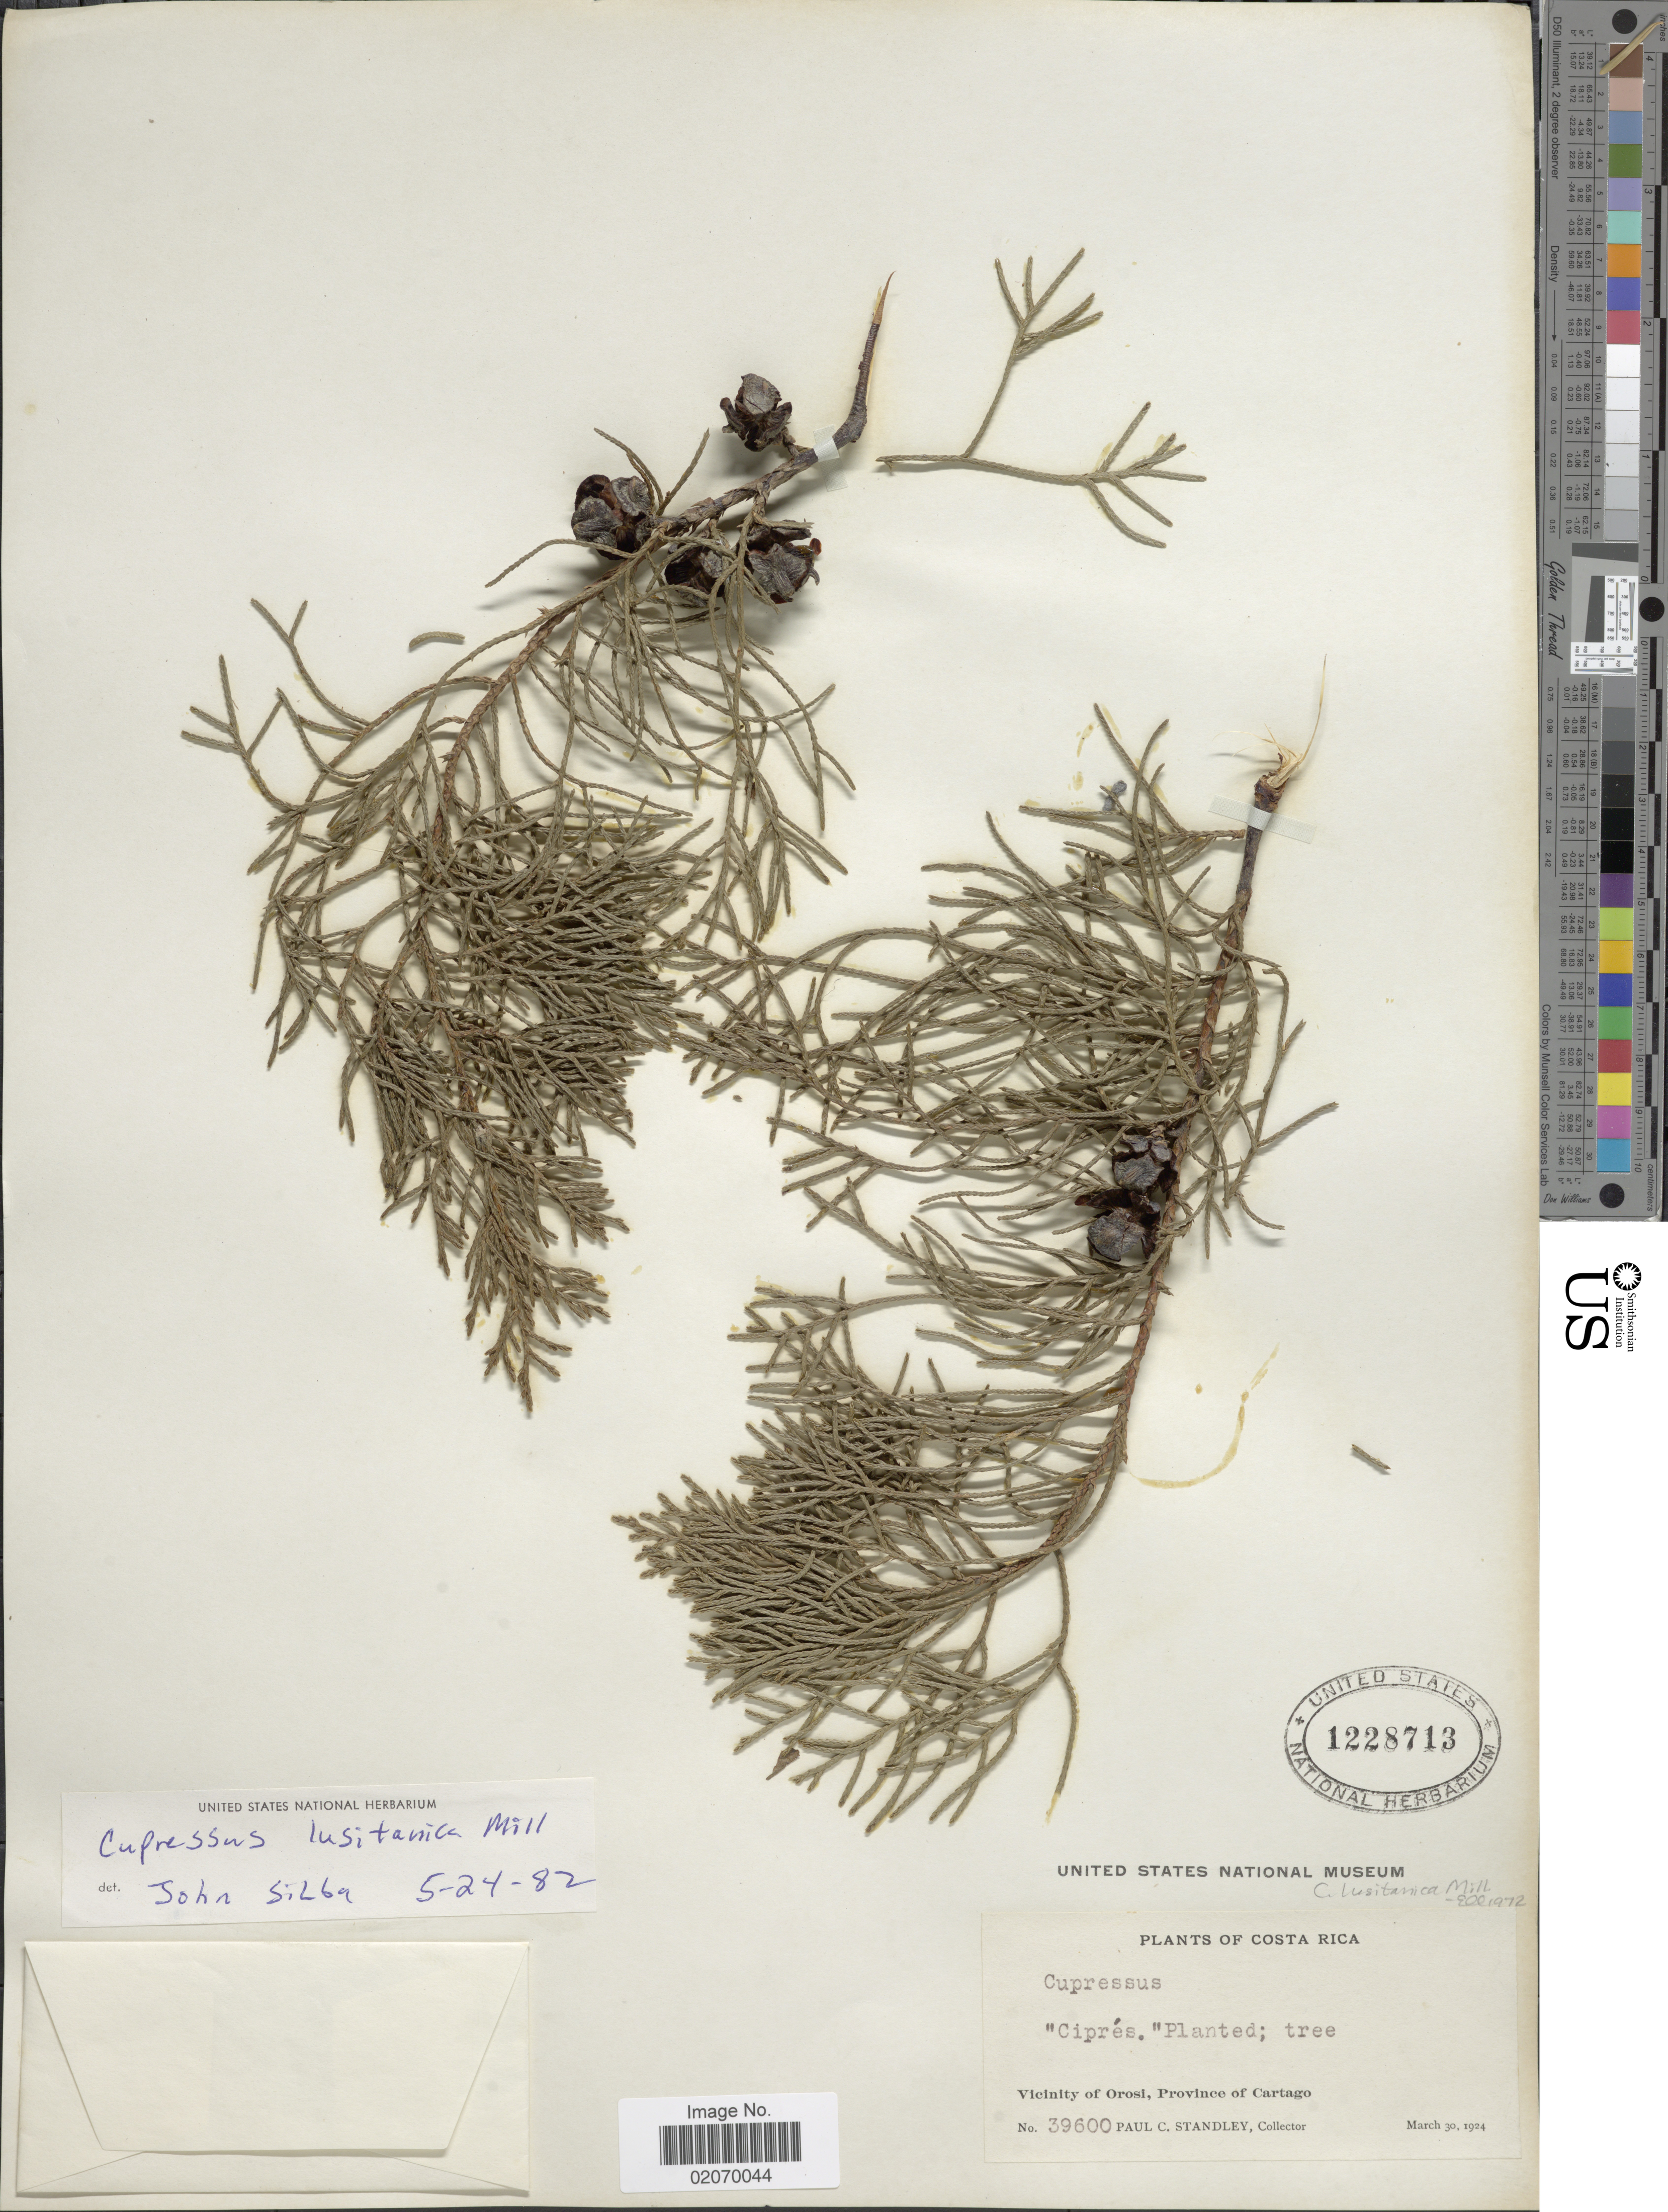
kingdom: Plantae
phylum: Tracheophyta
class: Pinopsida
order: Pinales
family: Cupressaceae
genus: Hesperocyparis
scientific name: Hesperocyparis lusitanica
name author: (Miller) Bartel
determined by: (US) Smithsonian Institution - National Museum of Natural History - Department of Botany (UNITED STATES)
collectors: P. C. Standley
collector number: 39600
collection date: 1924-03-30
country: Costa Rica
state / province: Cartago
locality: Vicinity of Orosi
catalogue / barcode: US 1228713